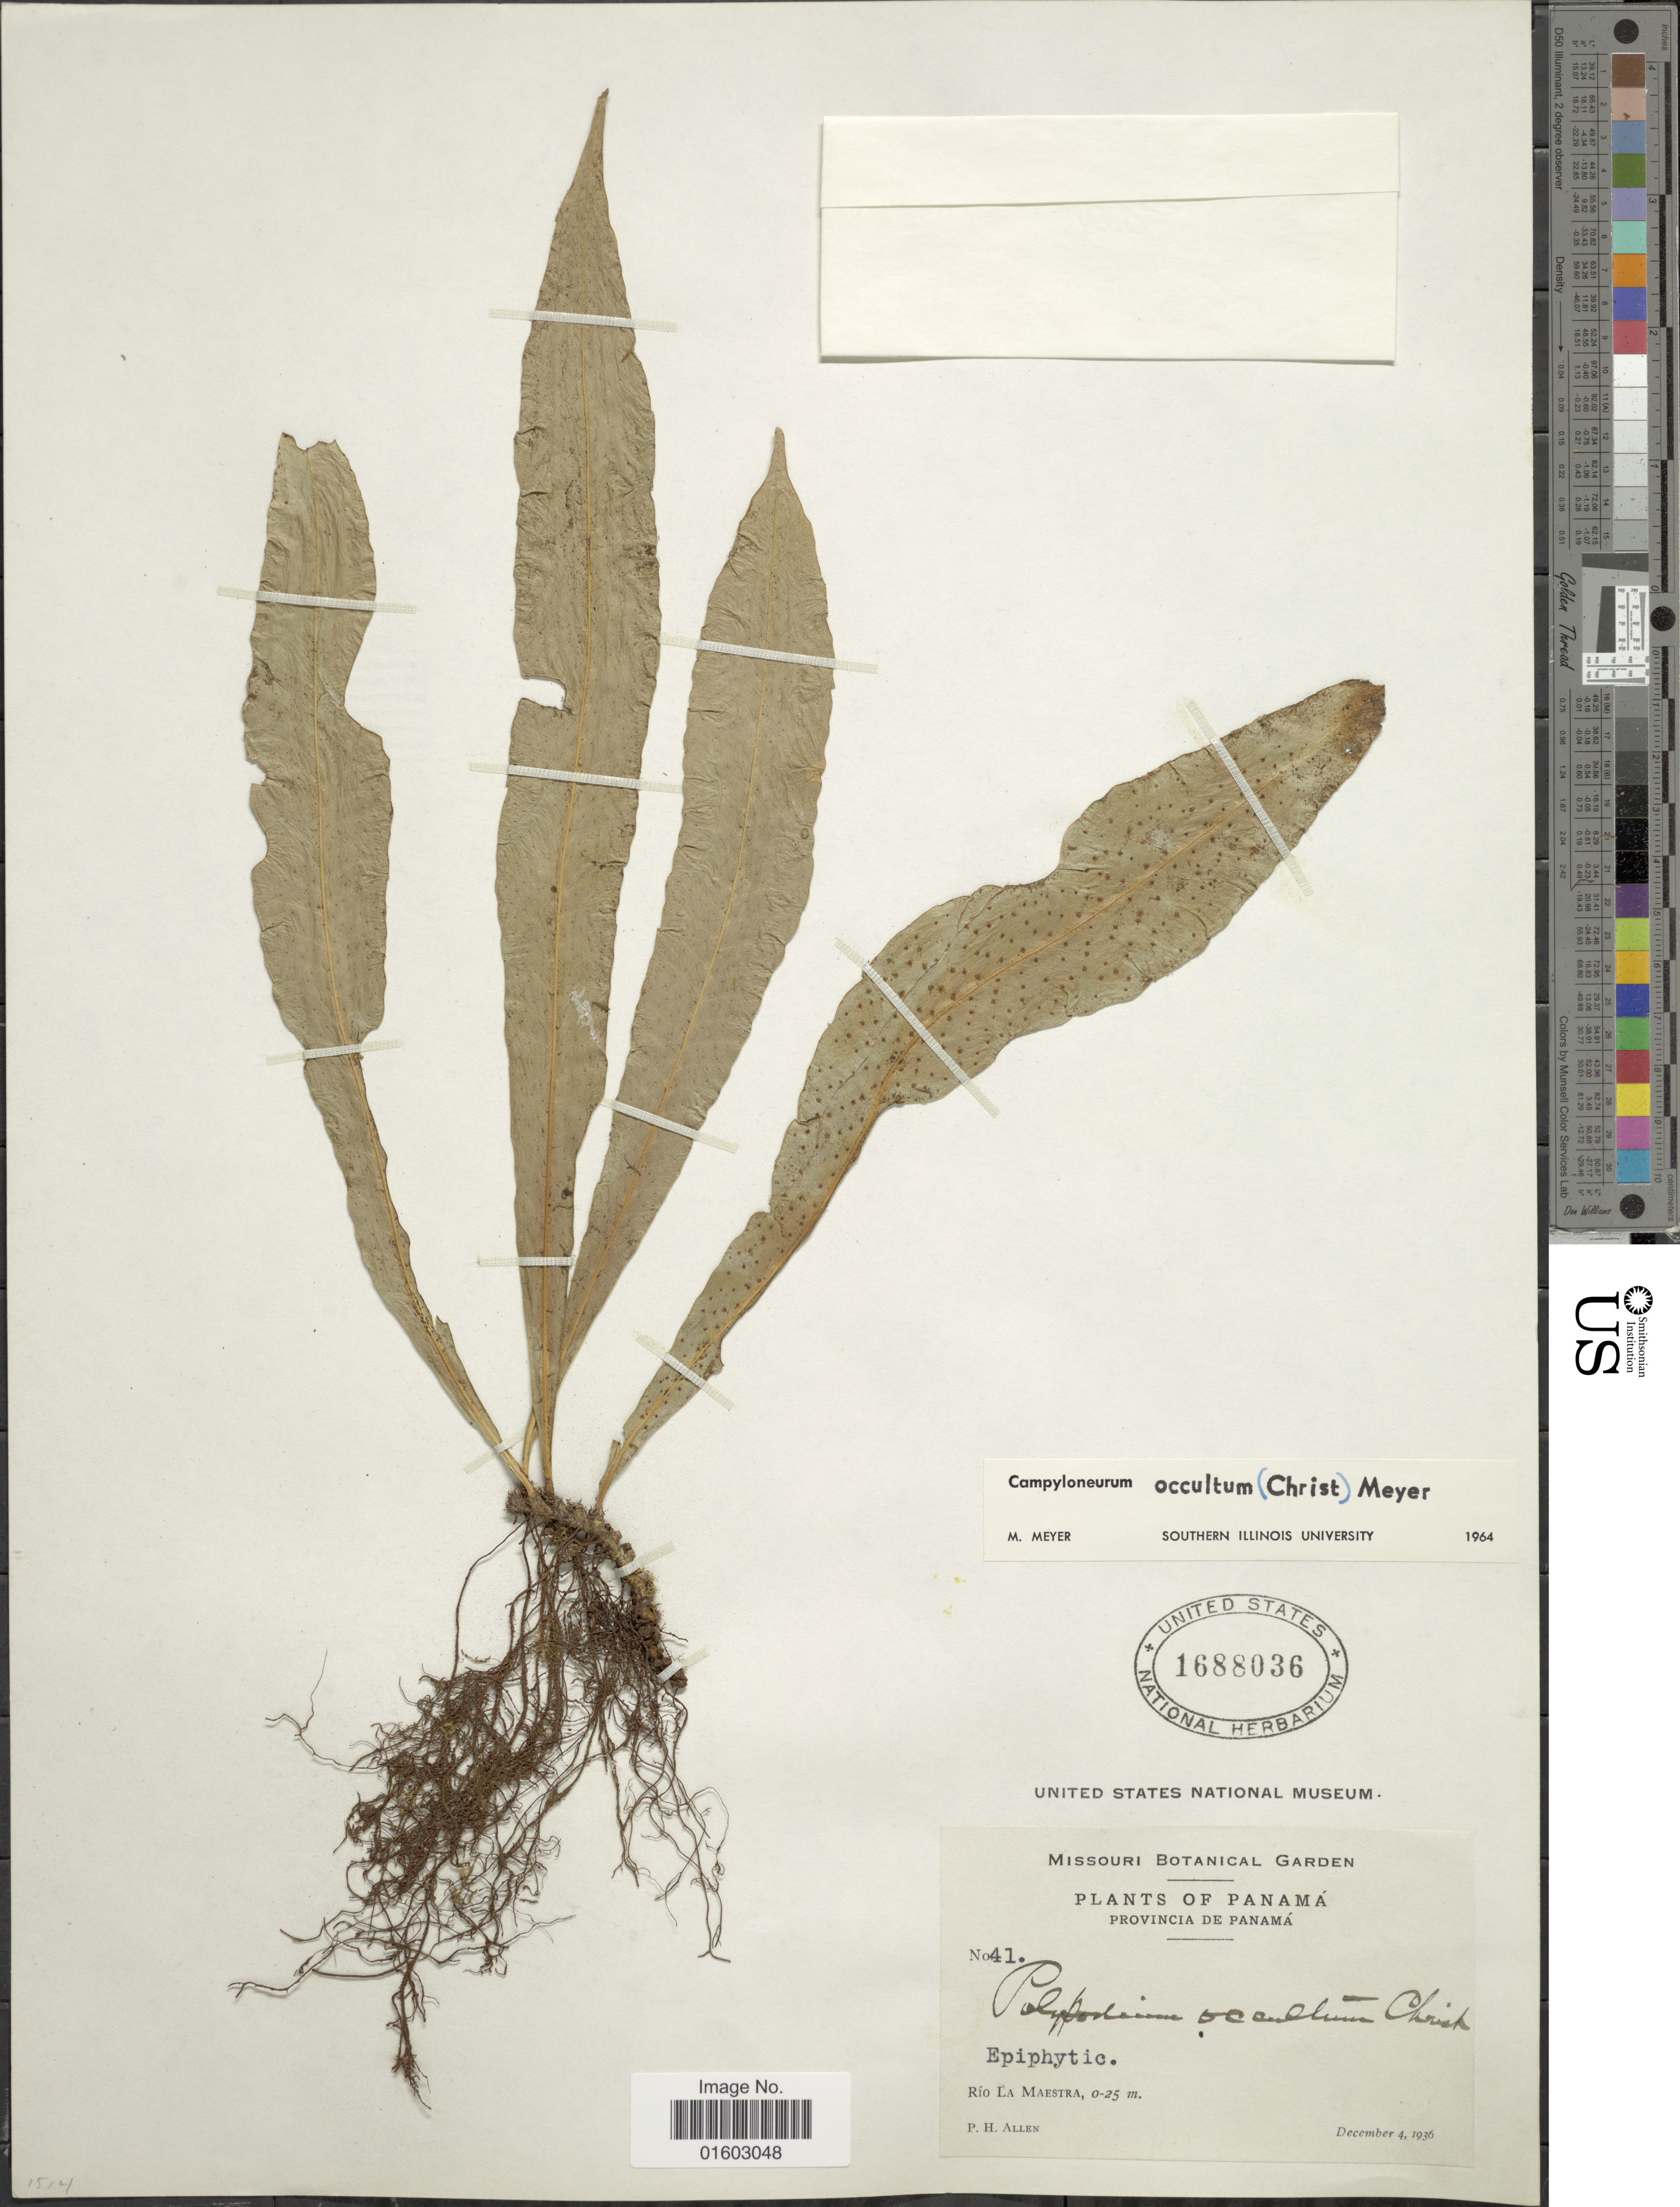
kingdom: Plantae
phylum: Tracheophyta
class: Polypodiopsida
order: Polypodiales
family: Polypodiaceae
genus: Campyloneurum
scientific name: Campyloneurum occultum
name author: (Christ) M. Mey. ex Lellinger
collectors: P. H. Allen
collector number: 41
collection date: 1936-12-04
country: Panama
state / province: Panamá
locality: Provincia de Panama. Rio La Maestra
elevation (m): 0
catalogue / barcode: US 1688036